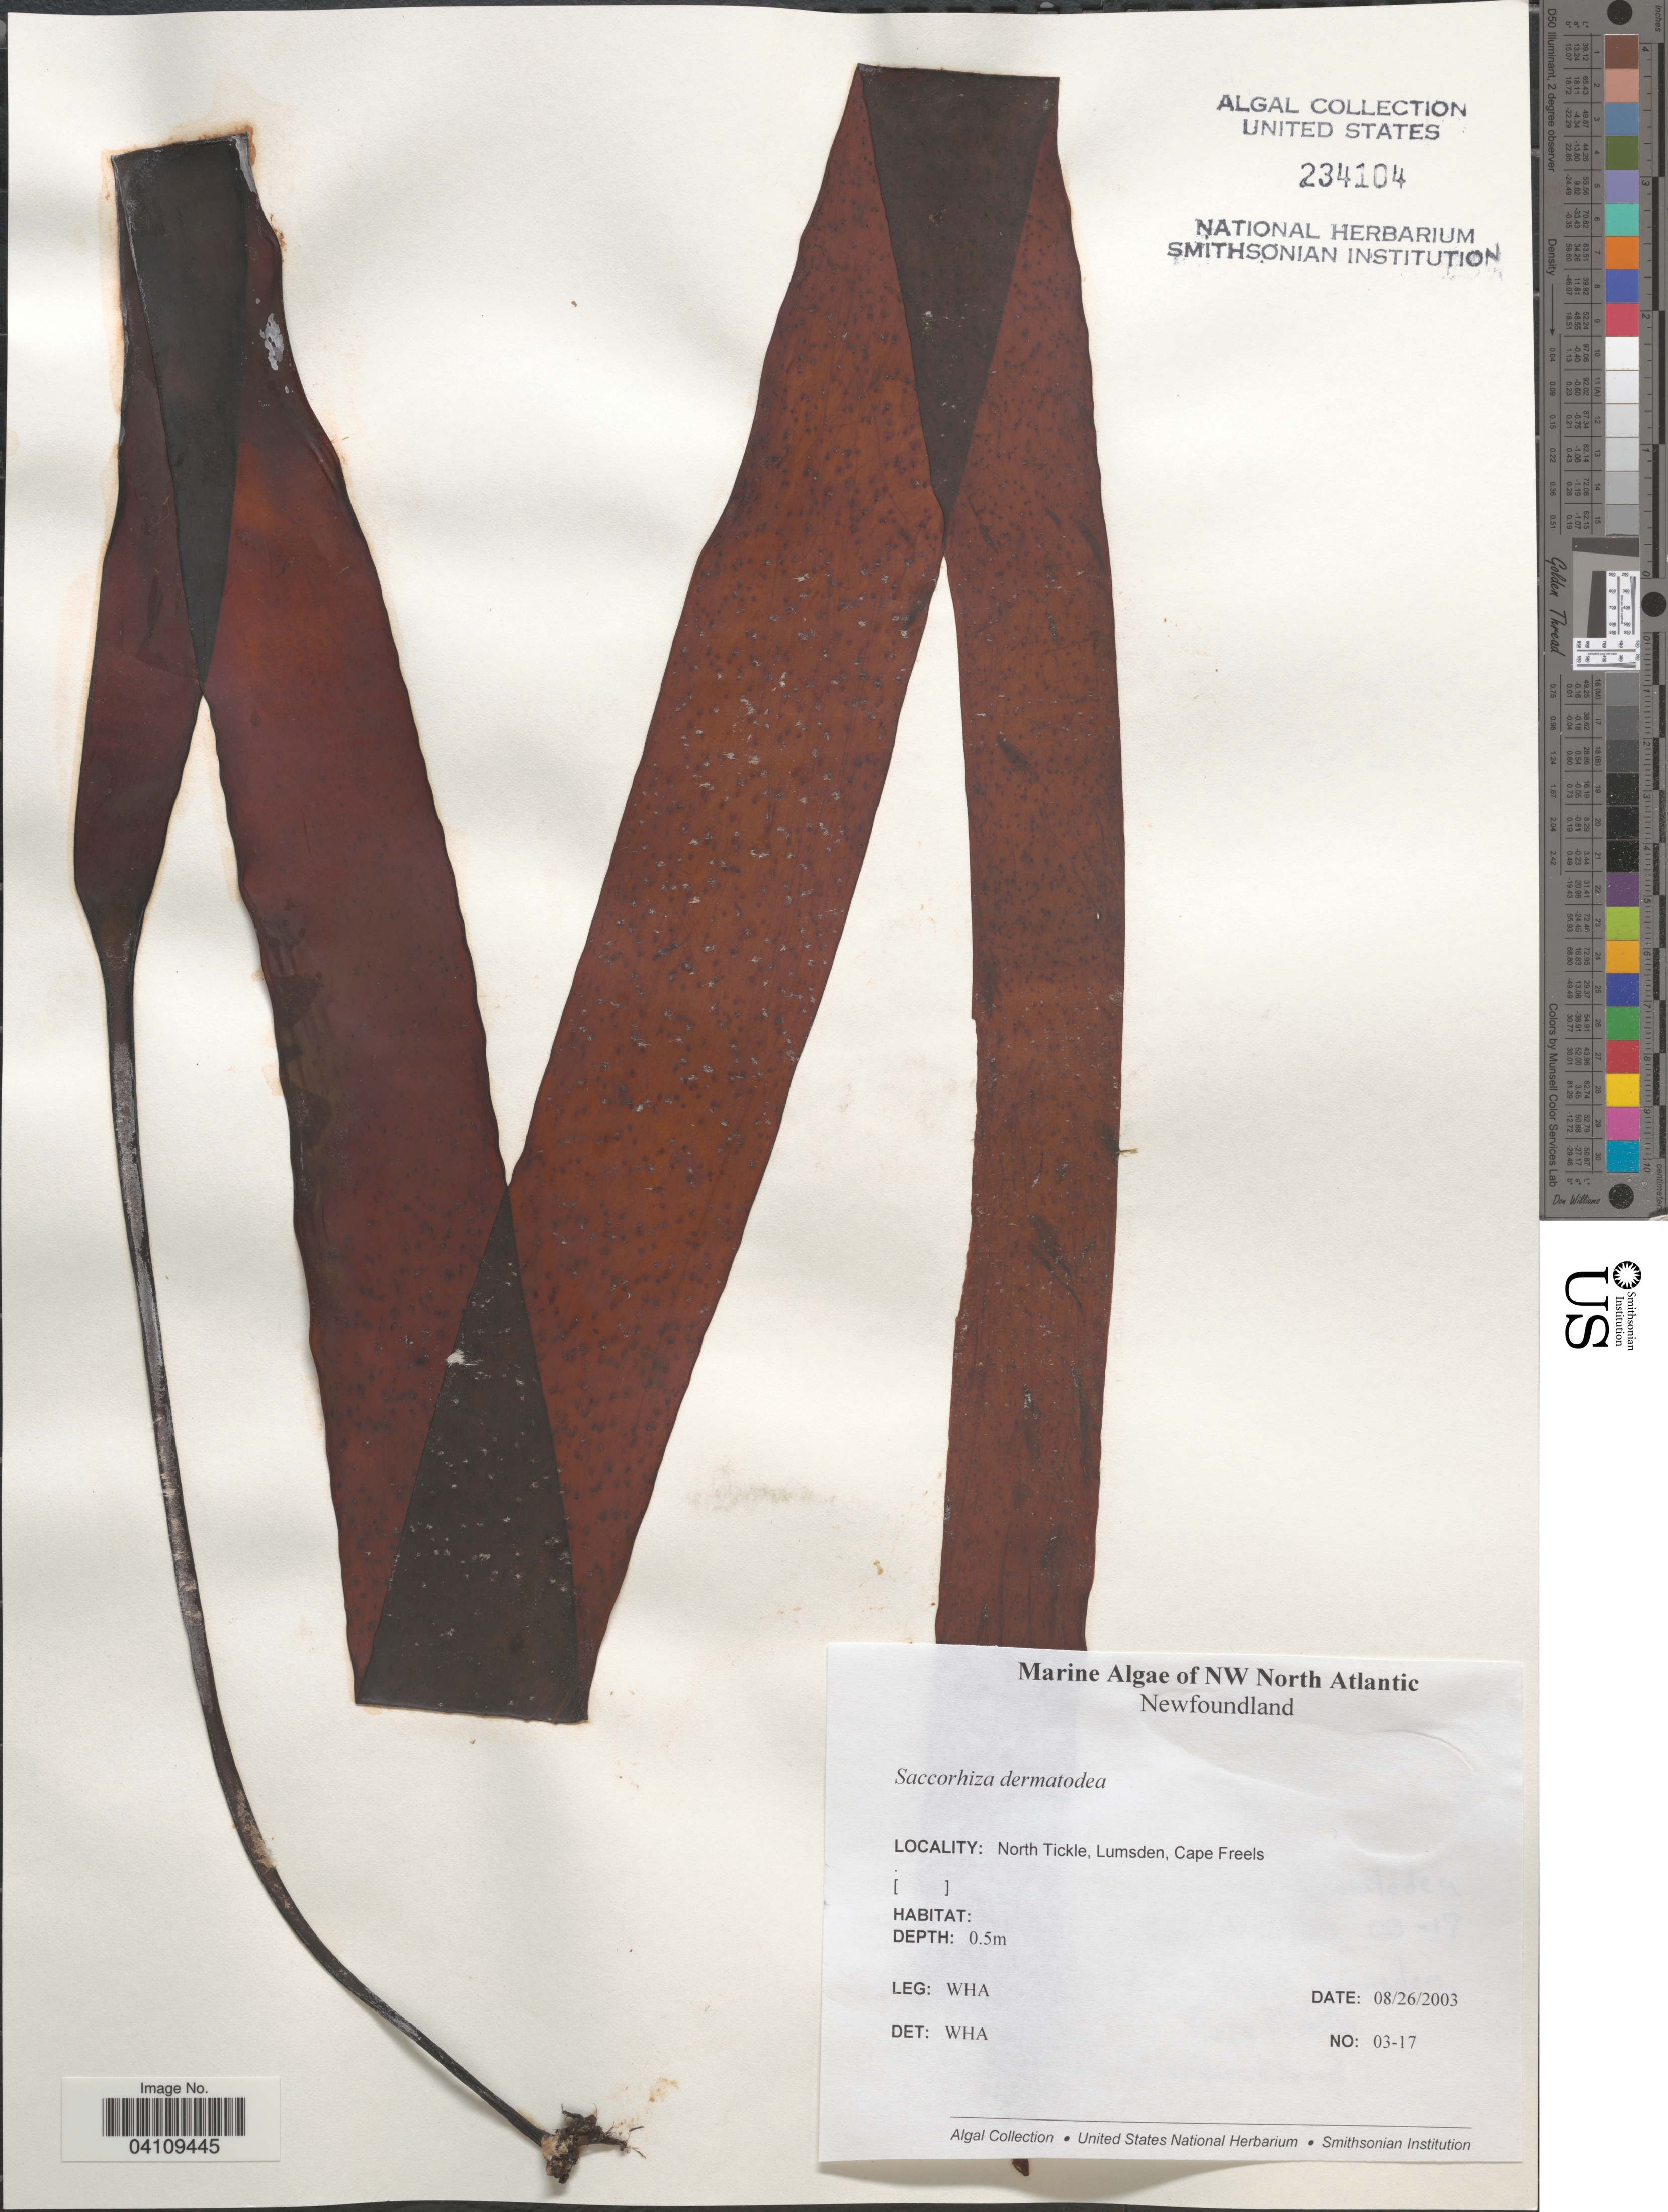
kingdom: Chromista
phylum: Foraminifera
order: Astrorhizida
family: Hyperamminidae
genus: Saccorhiza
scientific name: Saccorhiza dermatodea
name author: (Bach. Pyl.) J. Agardh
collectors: W. H. Adey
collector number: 03-17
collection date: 2003-08-26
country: Canada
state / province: Newfoundland and Labrador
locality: NW North Atlantic. North Thickle, Lumsden, Cape Freels.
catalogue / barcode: US 234104